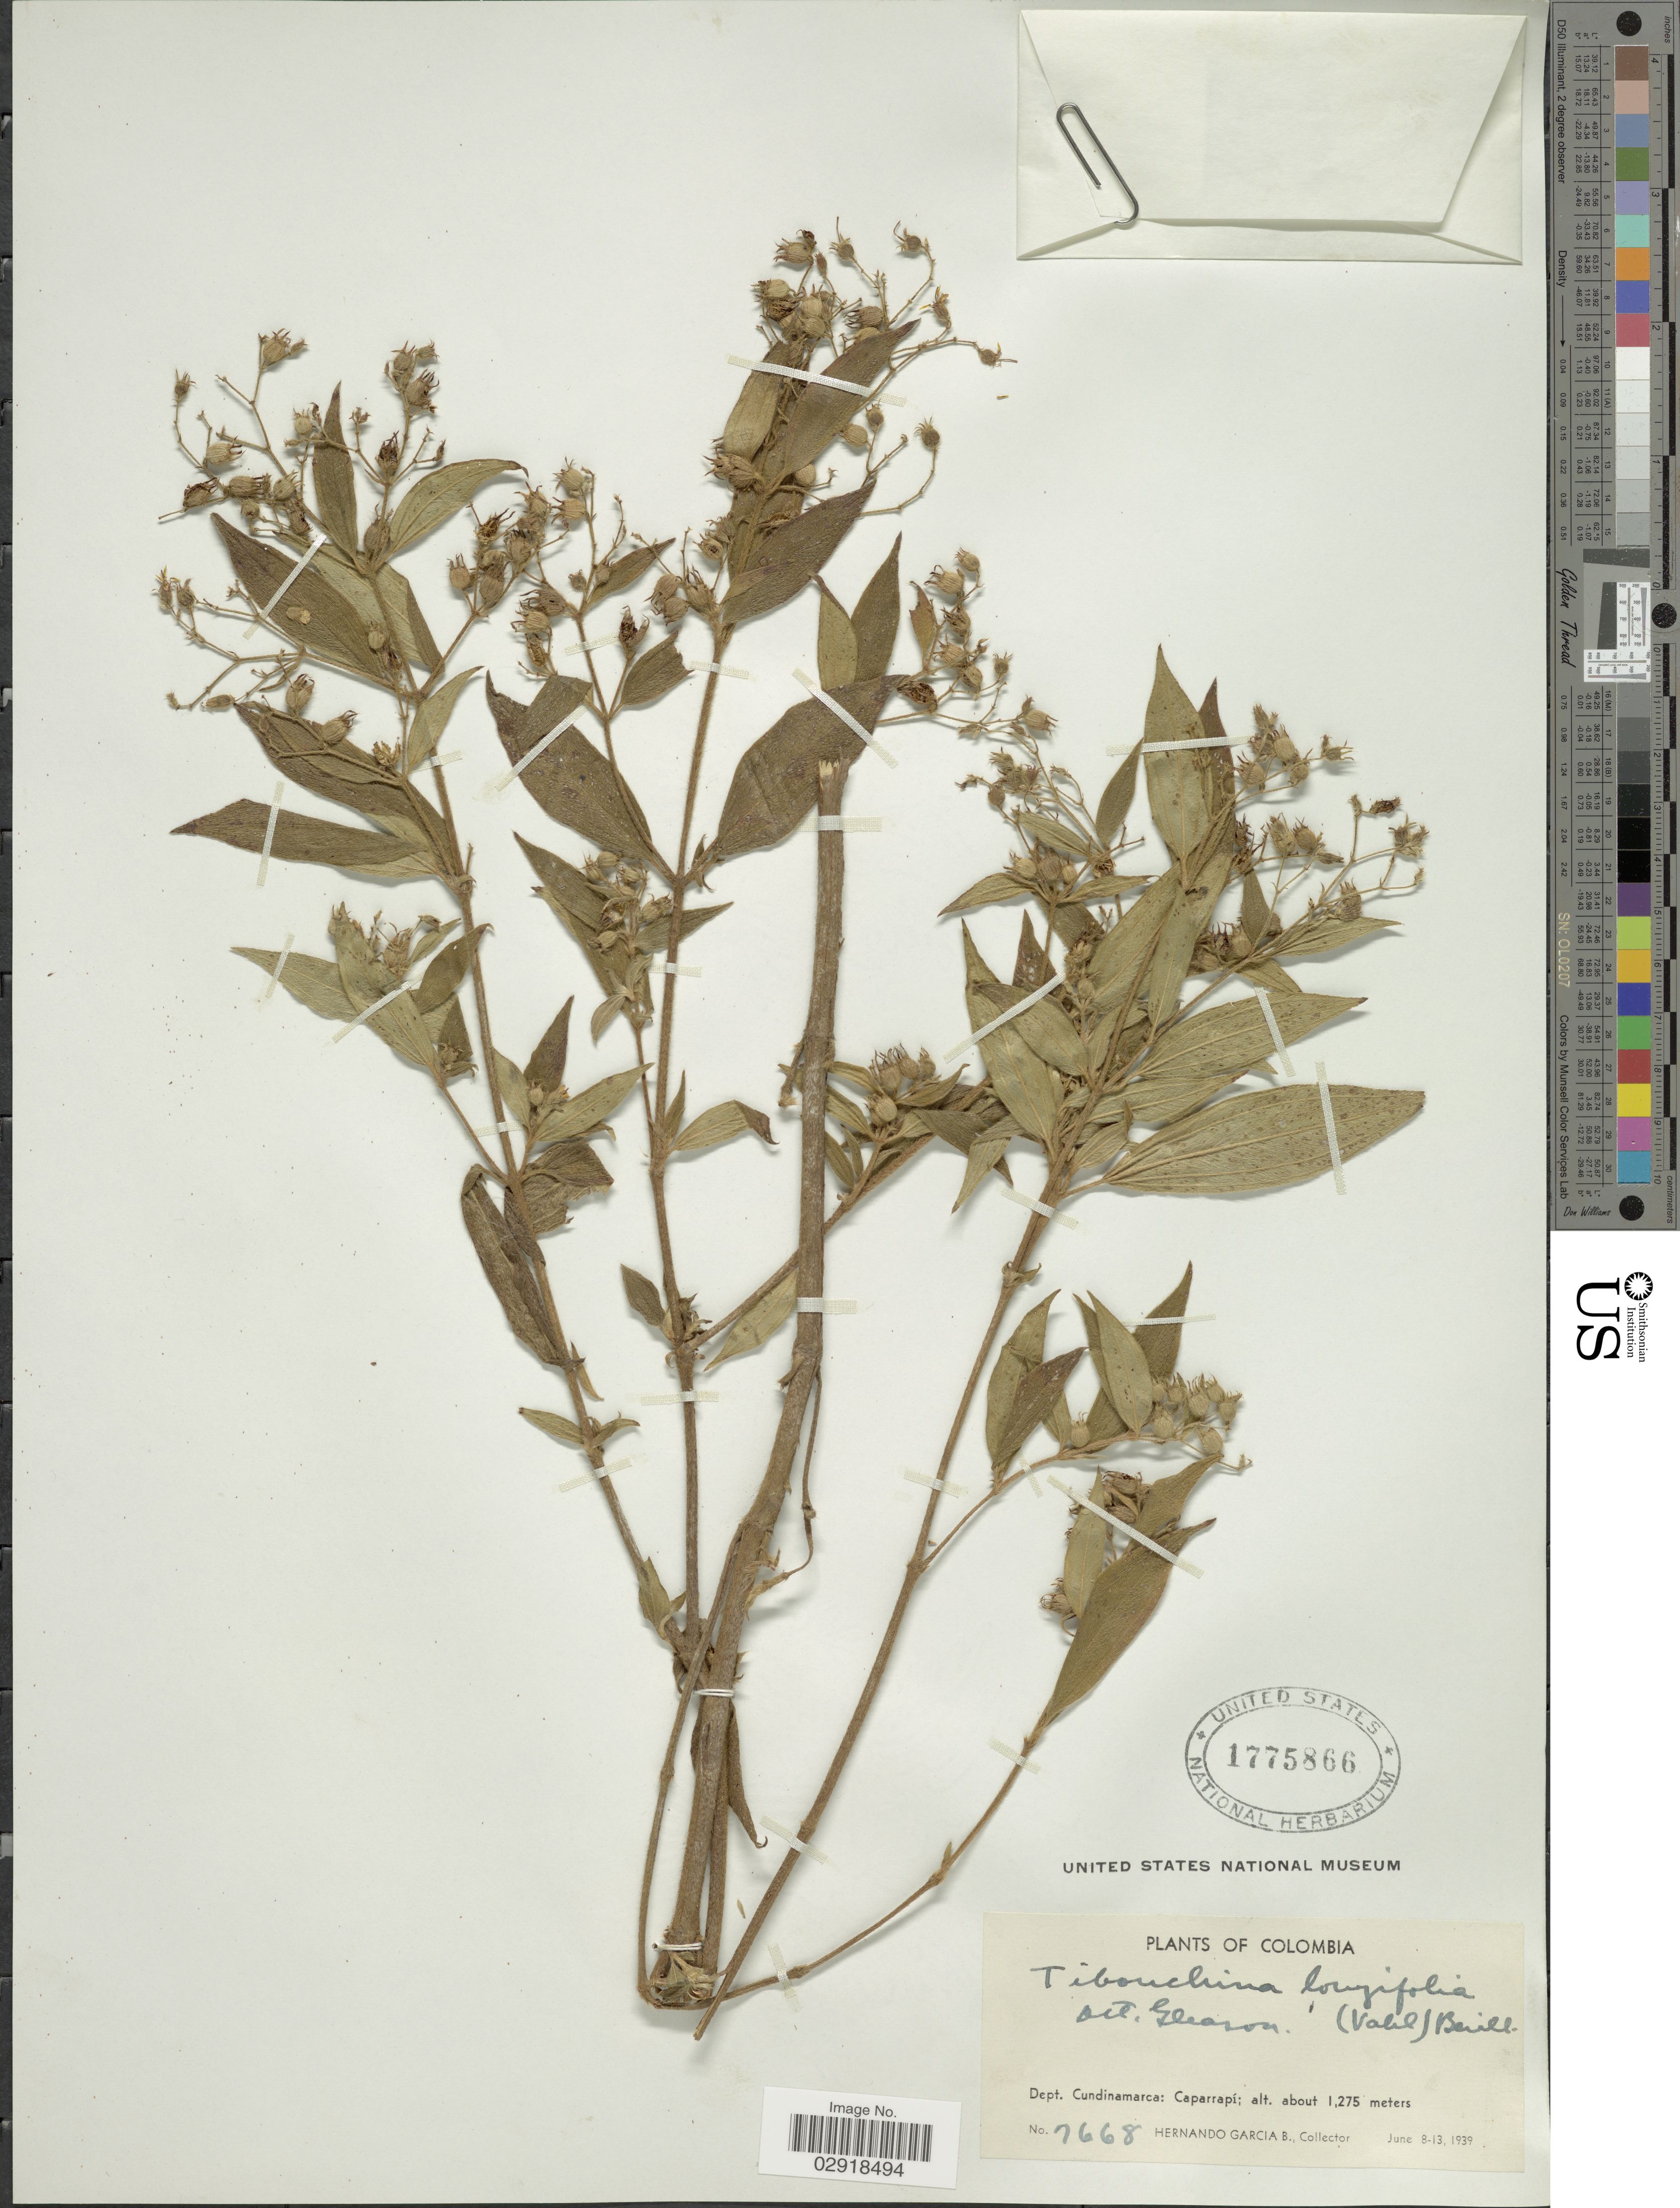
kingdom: Plantae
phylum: Tracheophyta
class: Magnoliopsida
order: Myrtales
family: Melastomataceae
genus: Chaetogastra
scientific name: Chaetogastra longifolia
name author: (Vahl) DC.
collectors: H. García Barriga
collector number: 7668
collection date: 1939-06-08/1939-06-13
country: Colombia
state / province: Cundinamarca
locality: Dept. Cundinamarca: Caparrapí.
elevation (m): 1275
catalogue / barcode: US 1775866